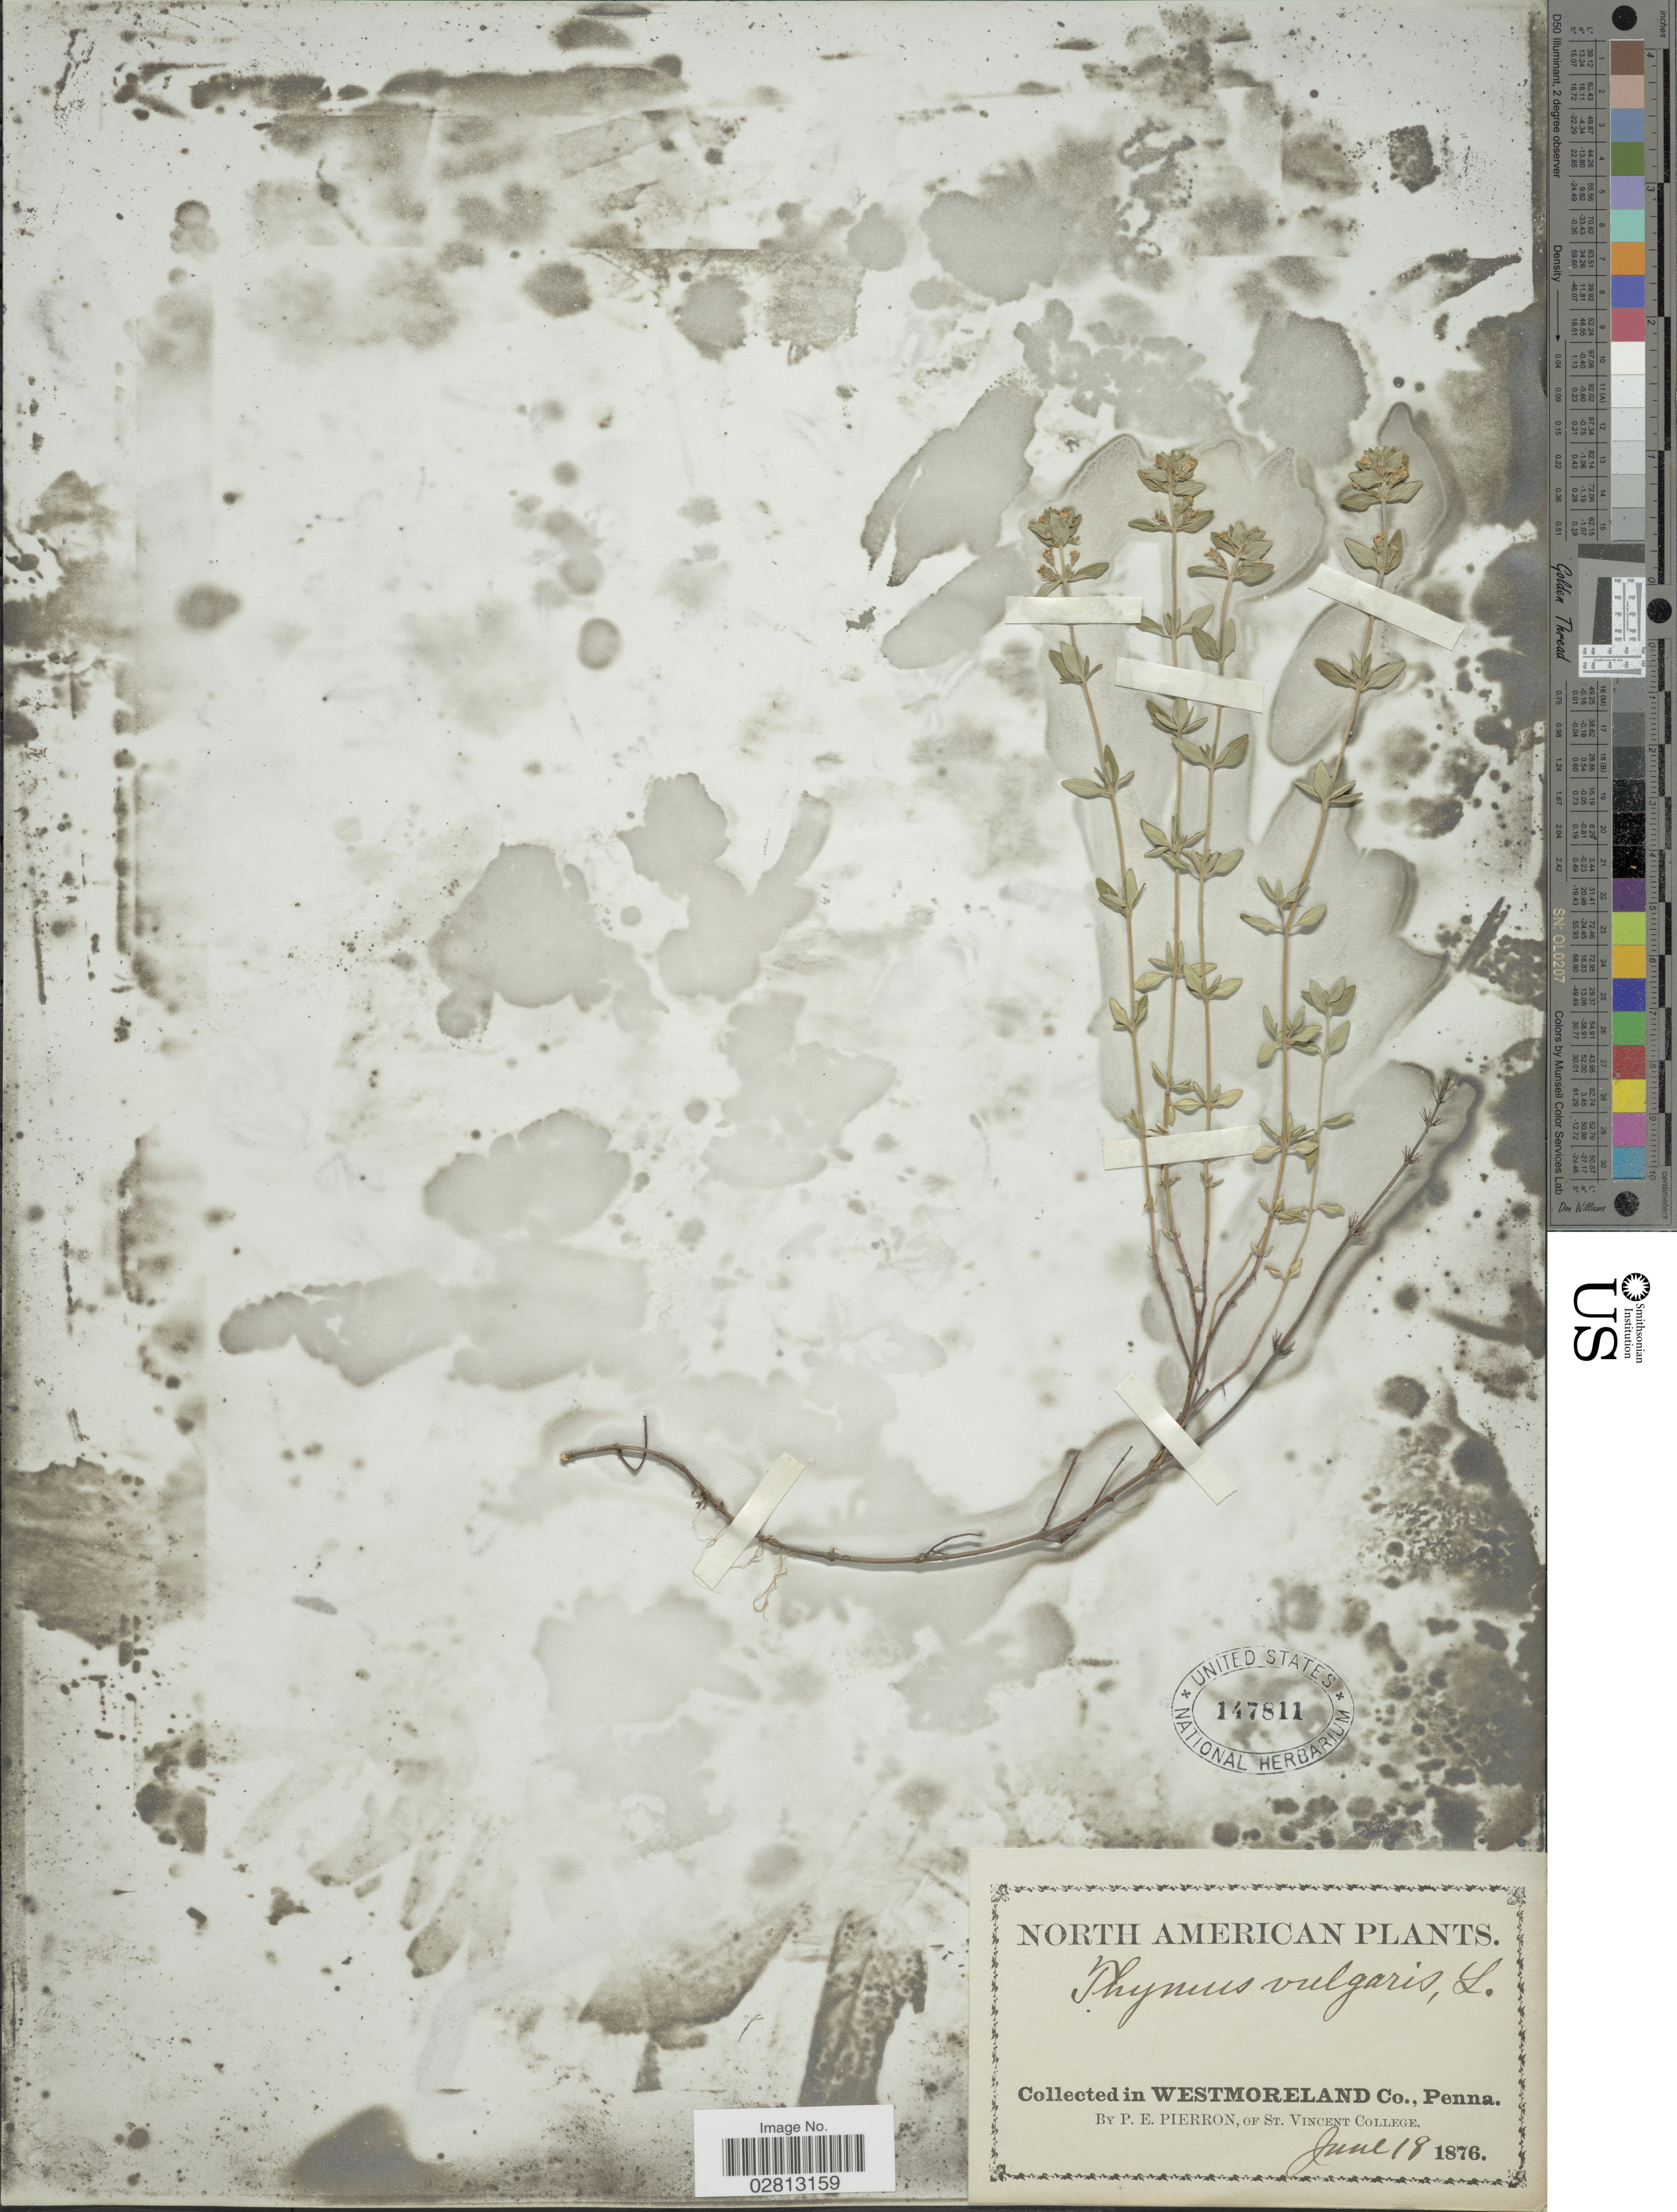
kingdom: Plantae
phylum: Tracheophyta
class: Magnoliopsida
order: Lamiales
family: Lamiaceae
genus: Thymus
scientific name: Thymus vulgaris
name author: L.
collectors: P. Pierron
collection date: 1876-06-18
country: United States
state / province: Pennsylvania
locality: Westmoreland Co.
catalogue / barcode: US 147811